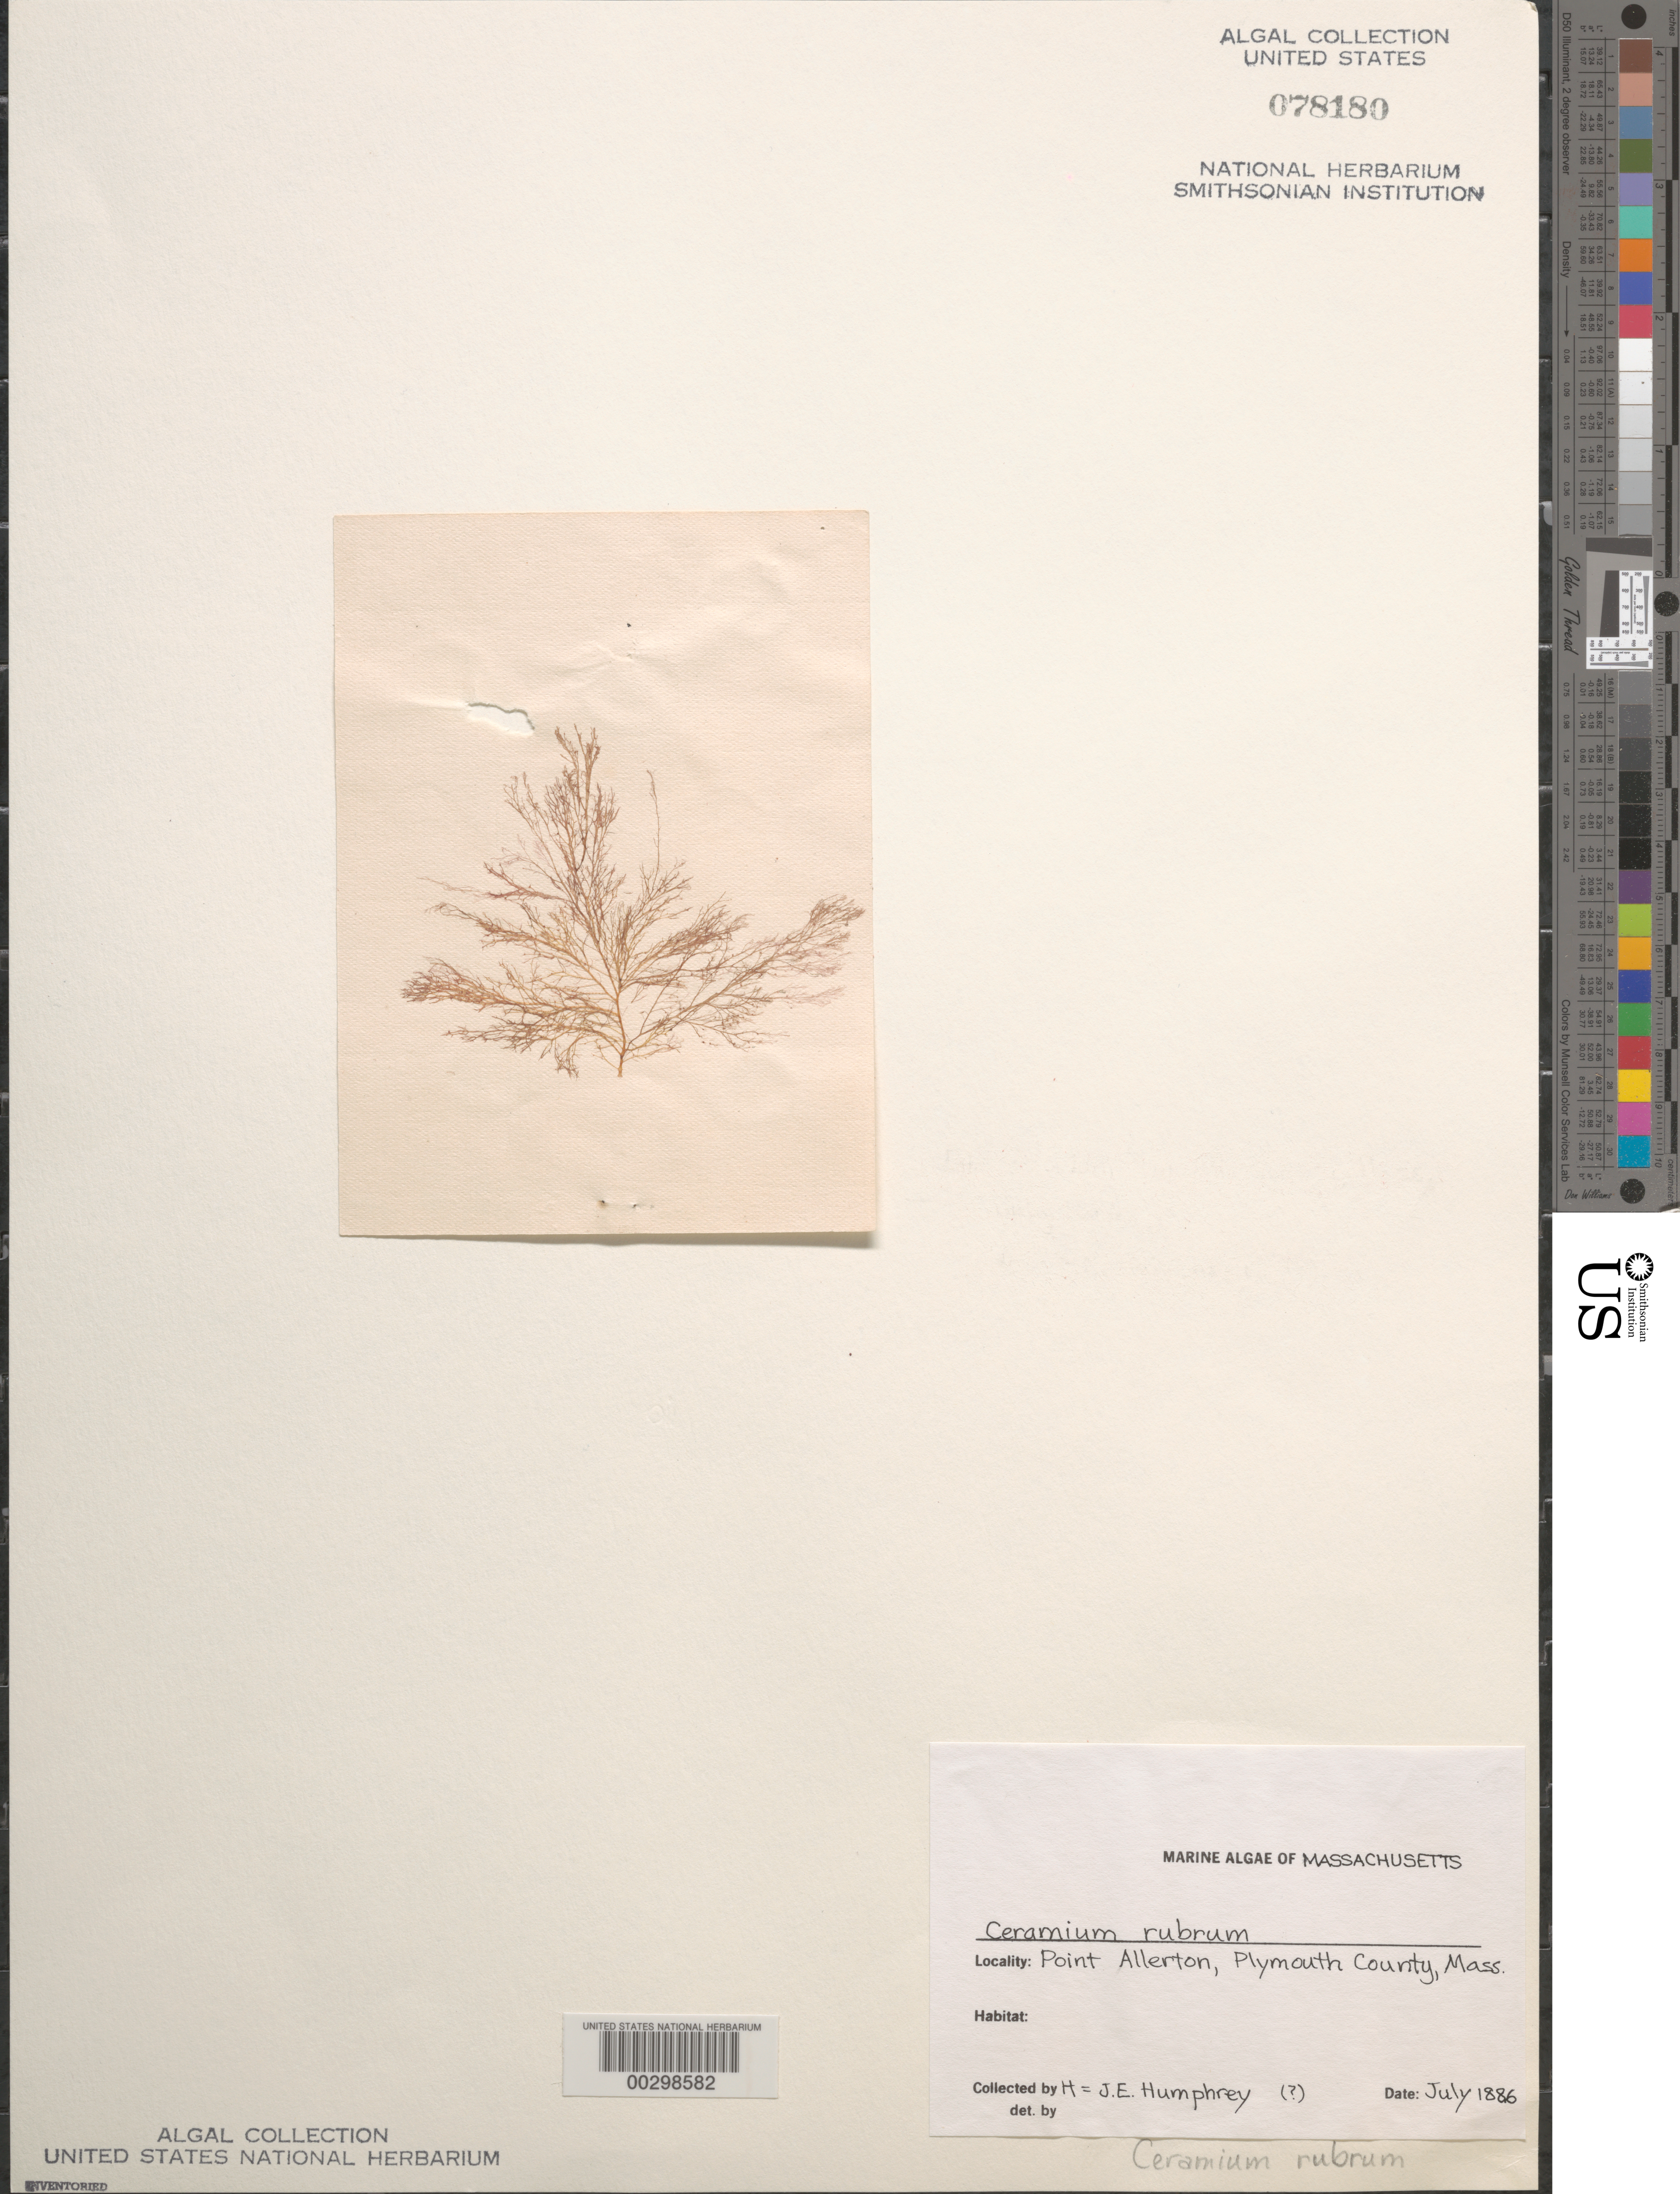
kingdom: Plantae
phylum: Rhodophyta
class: Florideophyceae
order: Ceramiales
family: Ceramiaceae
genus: Ceramium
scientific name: Ceramium rubrum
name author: C. Agardh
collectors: J. Humphrey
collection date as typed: Jul 1886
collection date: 1886-07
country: United States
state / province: Massachusetts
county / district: Plymouth County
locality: Point Allerton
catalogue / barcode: US 78180